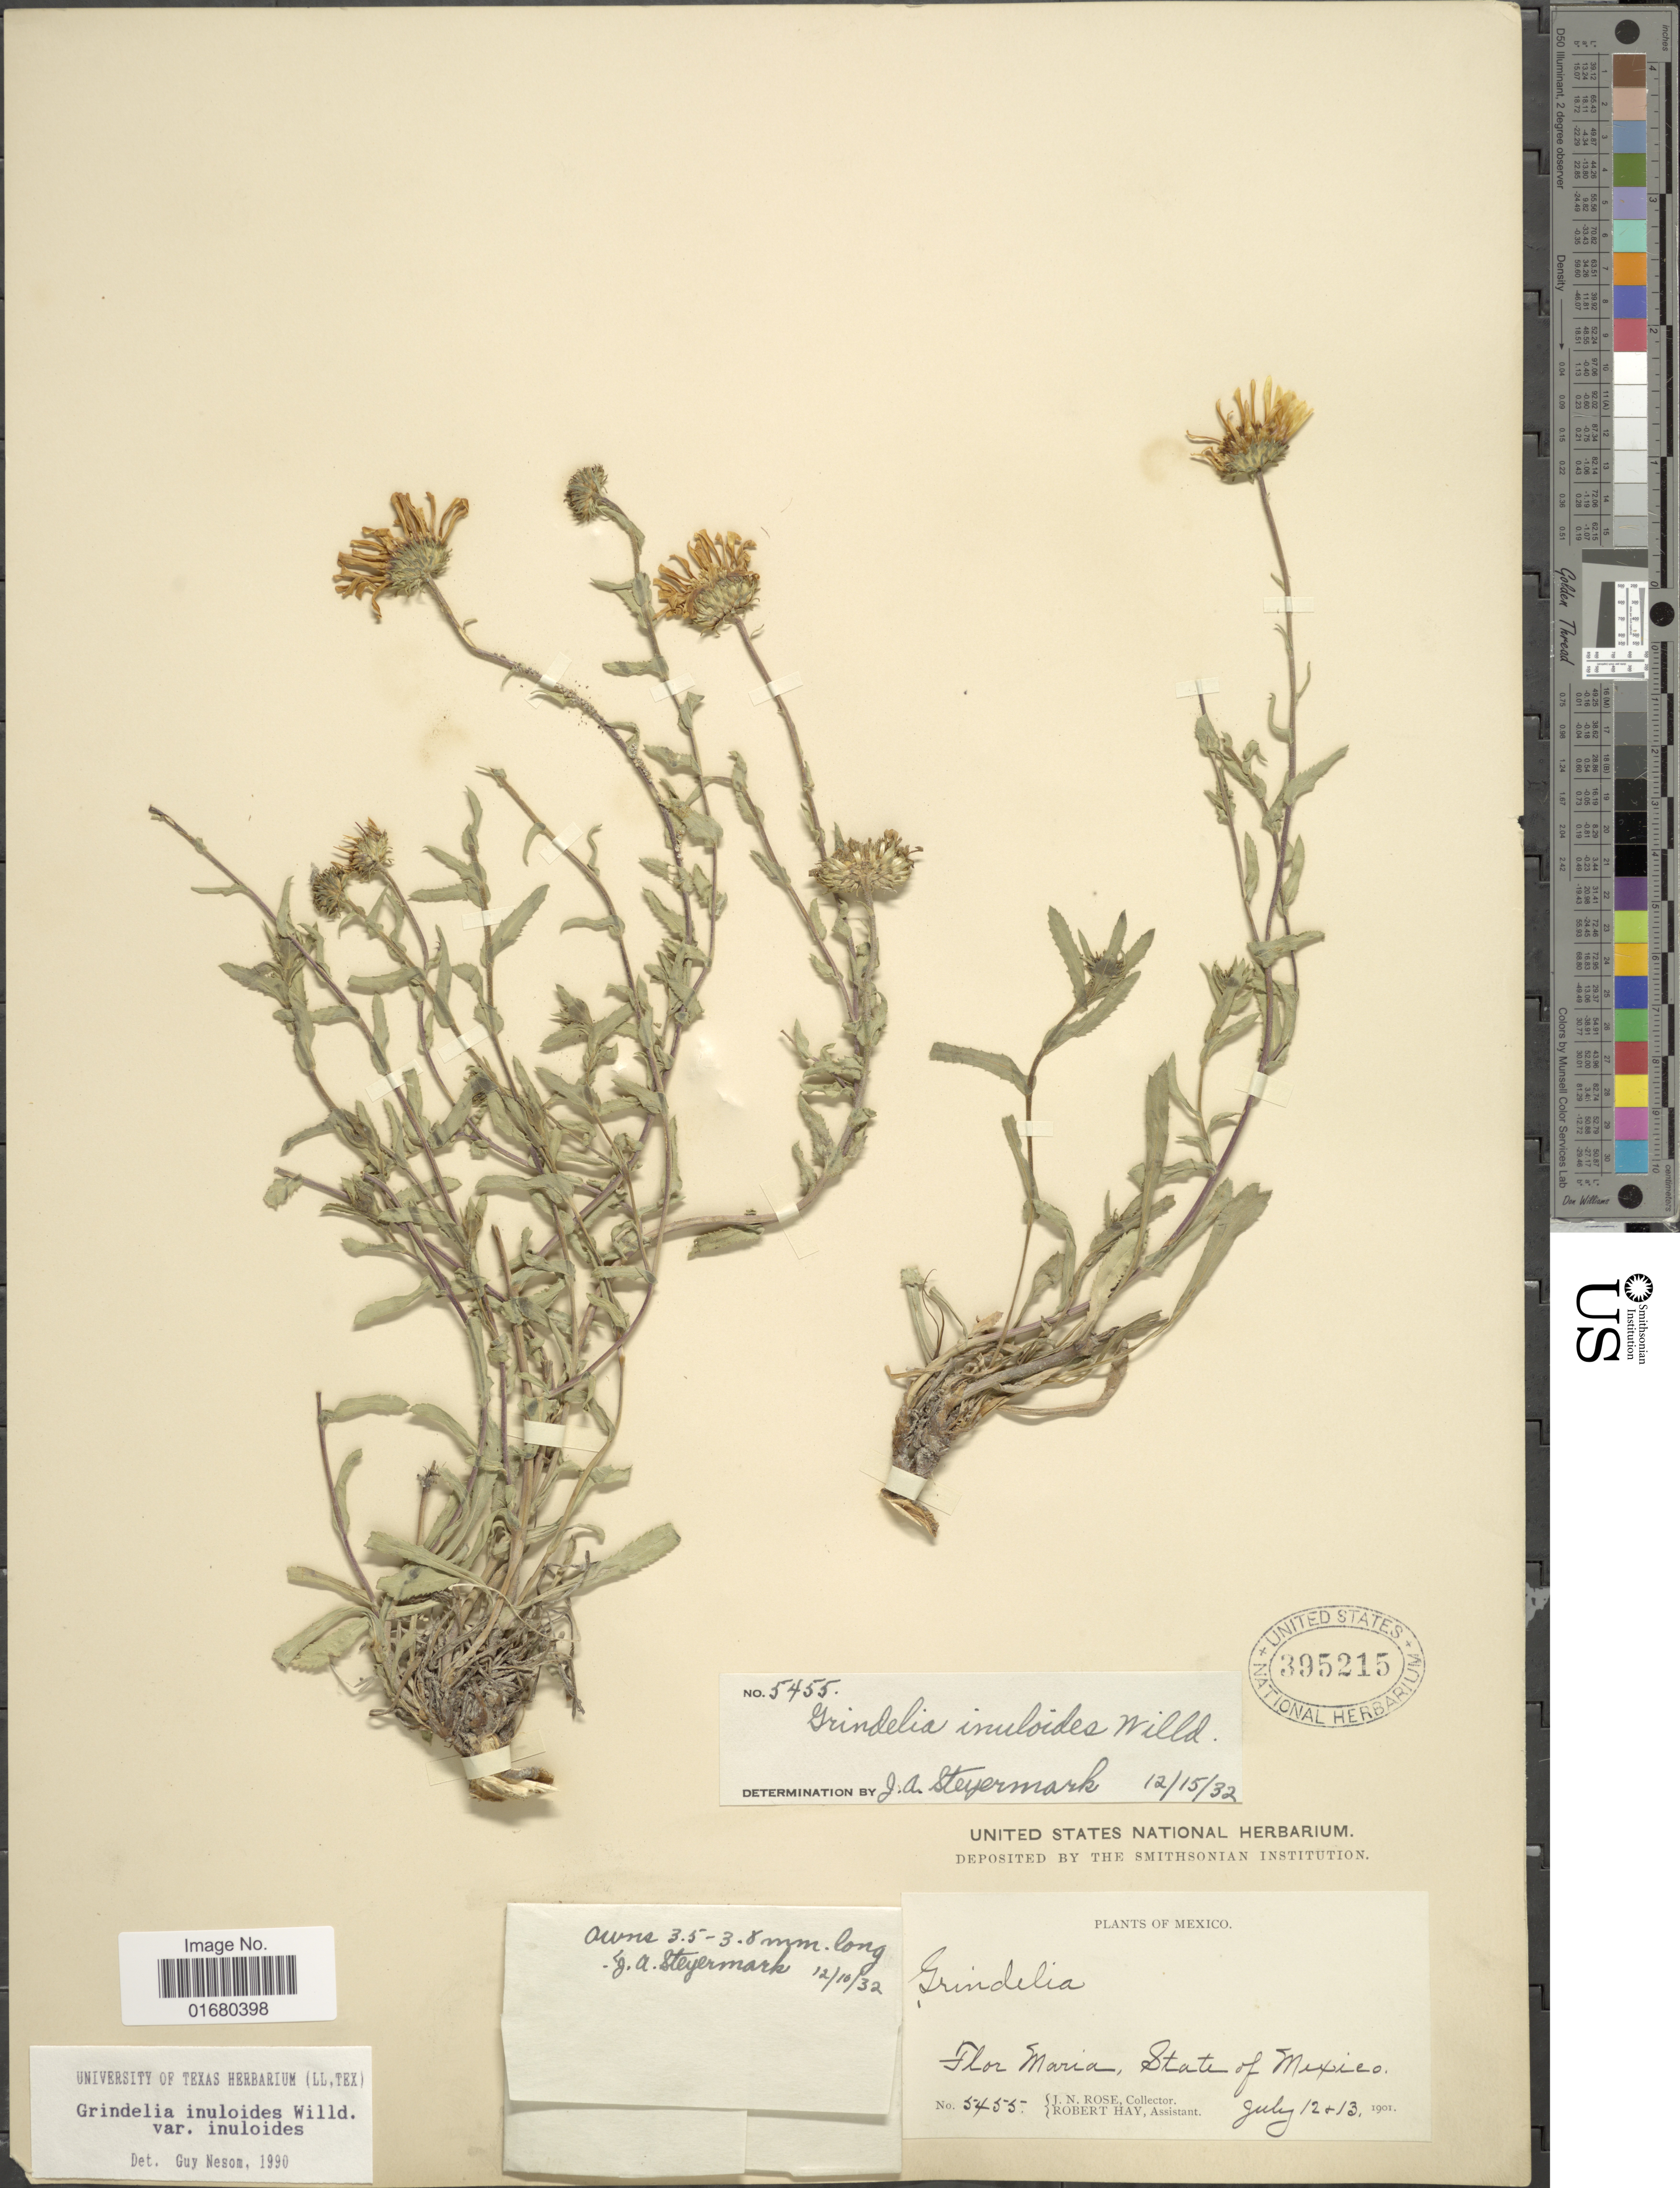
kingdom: Plantae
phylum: Tracheophyta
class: Magnoliopsida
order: Asterales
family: Asteraceae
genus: Grindelia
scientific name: Grindelia inuloides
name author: Willd.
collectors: J. N. Rose & R. Hay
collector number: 5455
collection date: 1901-07-12/1901-07-13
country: Mexico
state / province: México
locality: Flor Maria, State of Mexico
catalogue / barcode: US 395215